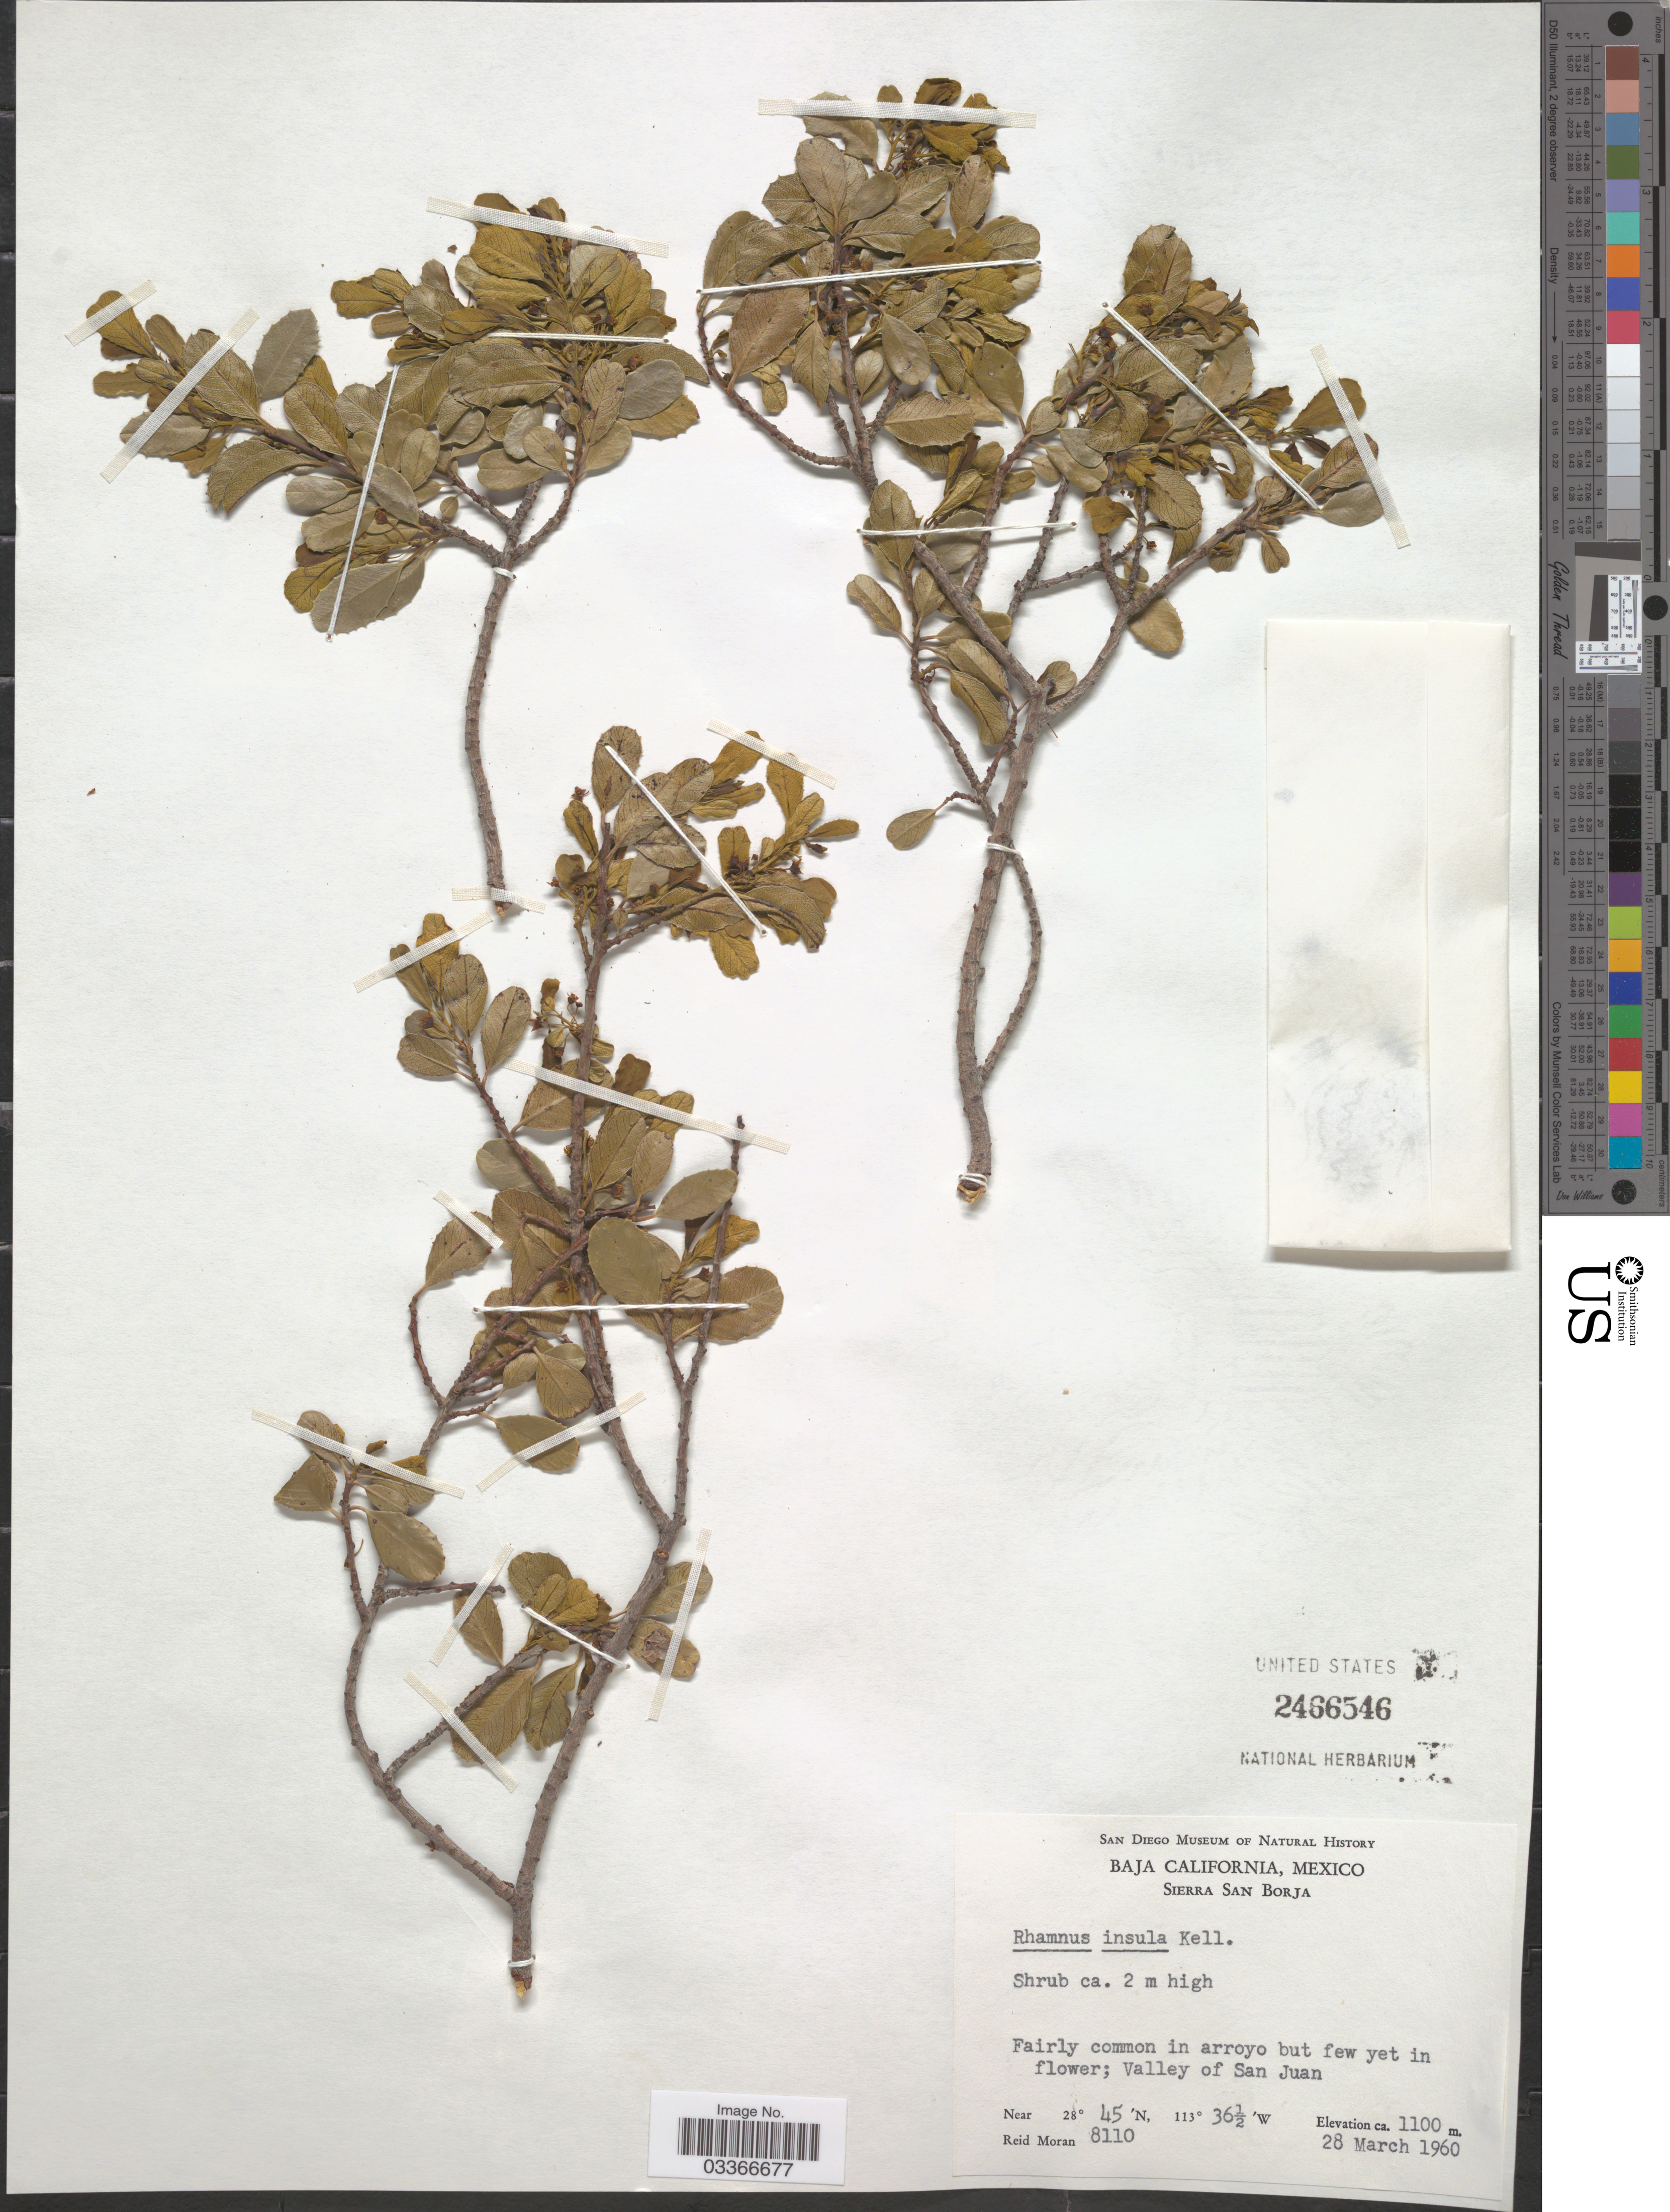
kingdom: Plantae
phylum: Tracheophyta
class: Magnoliopsida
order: Rosales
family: Rhamnaceae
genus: Rhamnus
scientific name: Rhamnus insula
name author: Kellogg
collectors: R. V. Moran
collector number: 8110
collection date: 1960-03-28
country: Mexico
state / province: Baja California Norte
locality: Sierra San Borja. Valley of San Juan.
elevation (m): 1100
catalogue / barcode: US 2466546